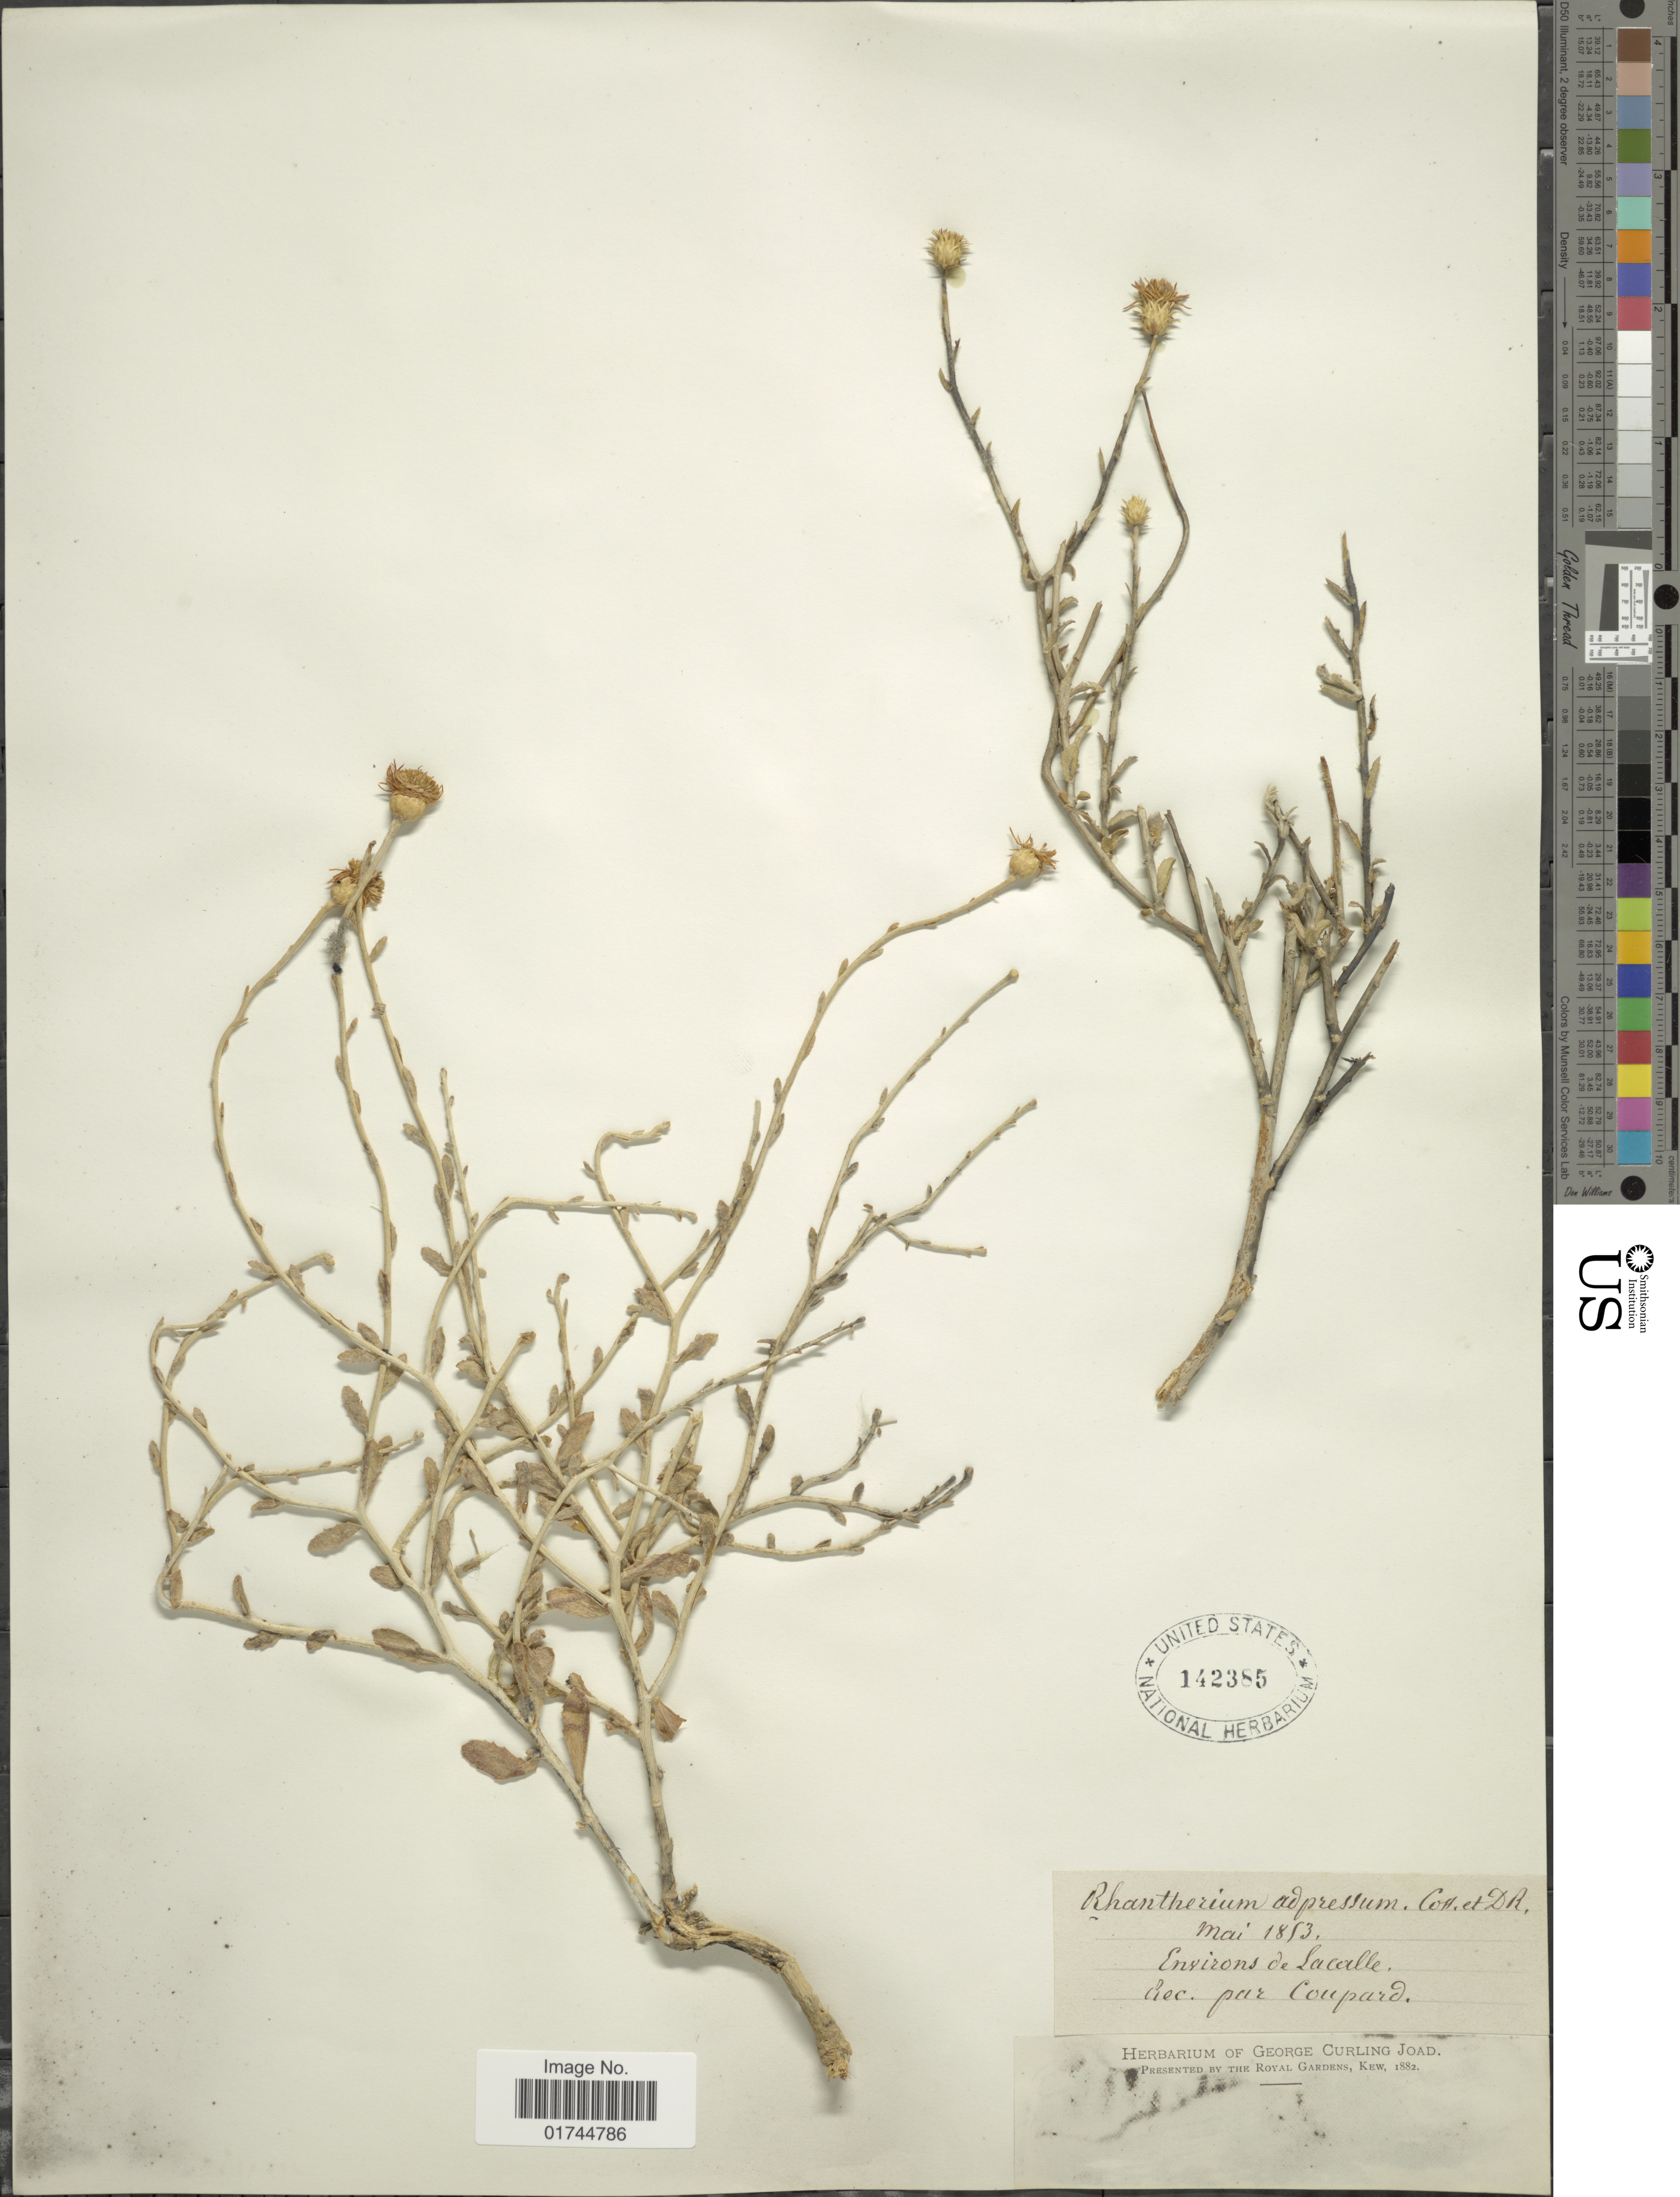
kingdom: Plantae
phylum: Tracheophyta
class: Magnoliopsida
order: Asterales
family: Asteraceae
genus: Rhanterium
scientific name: Rhanterium adpressum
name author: Coss. & Durieu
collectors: Coupard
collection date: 1853-05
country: Algeria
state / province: El Tarf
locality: Environs de Lacalle,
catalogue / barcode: US 142385